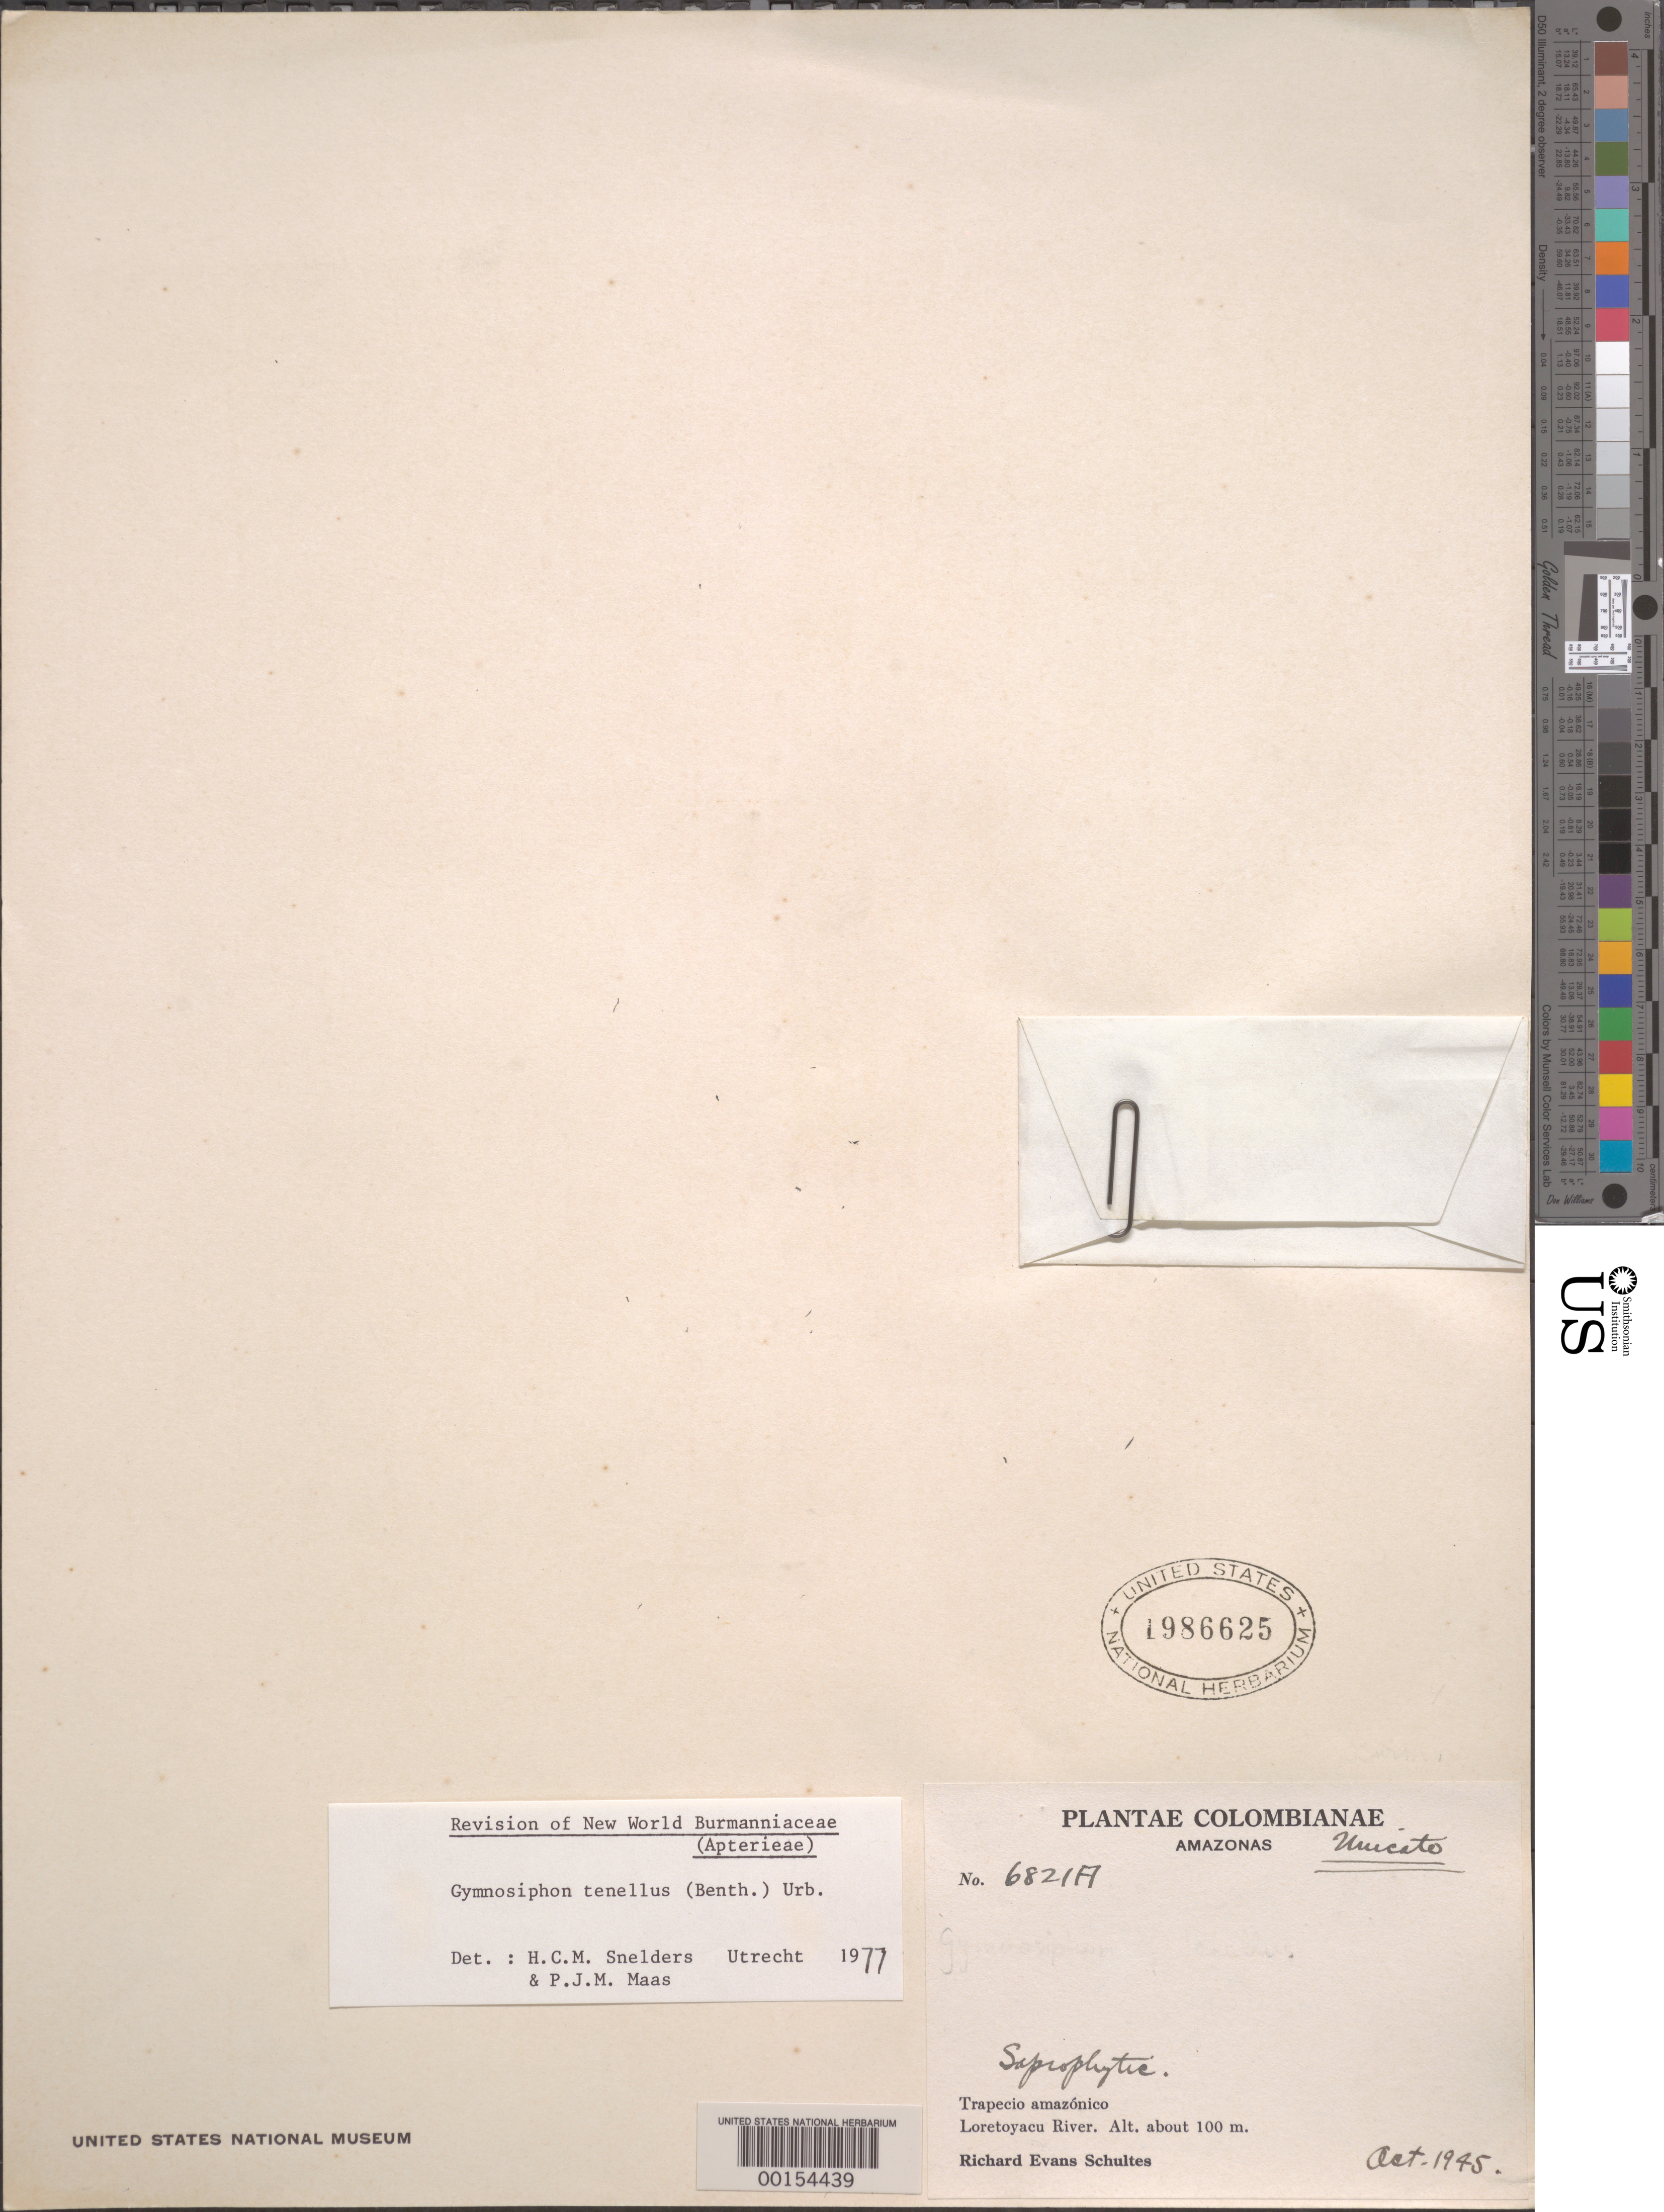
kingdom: Plantae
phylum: Tracheophyta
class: Liliopsida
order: Dioscoreales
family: Burmanniaceae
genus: Gymnosiphon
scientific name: Gymnosiphon tenellus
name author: (Benth.) Urb.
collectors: R. E. Schultes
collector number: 6821A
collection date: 1945-10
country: Colombia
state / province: Amazônas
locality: Trapecio amazónico. Loretoyacu River.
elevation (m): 100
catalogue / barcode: US 1986625